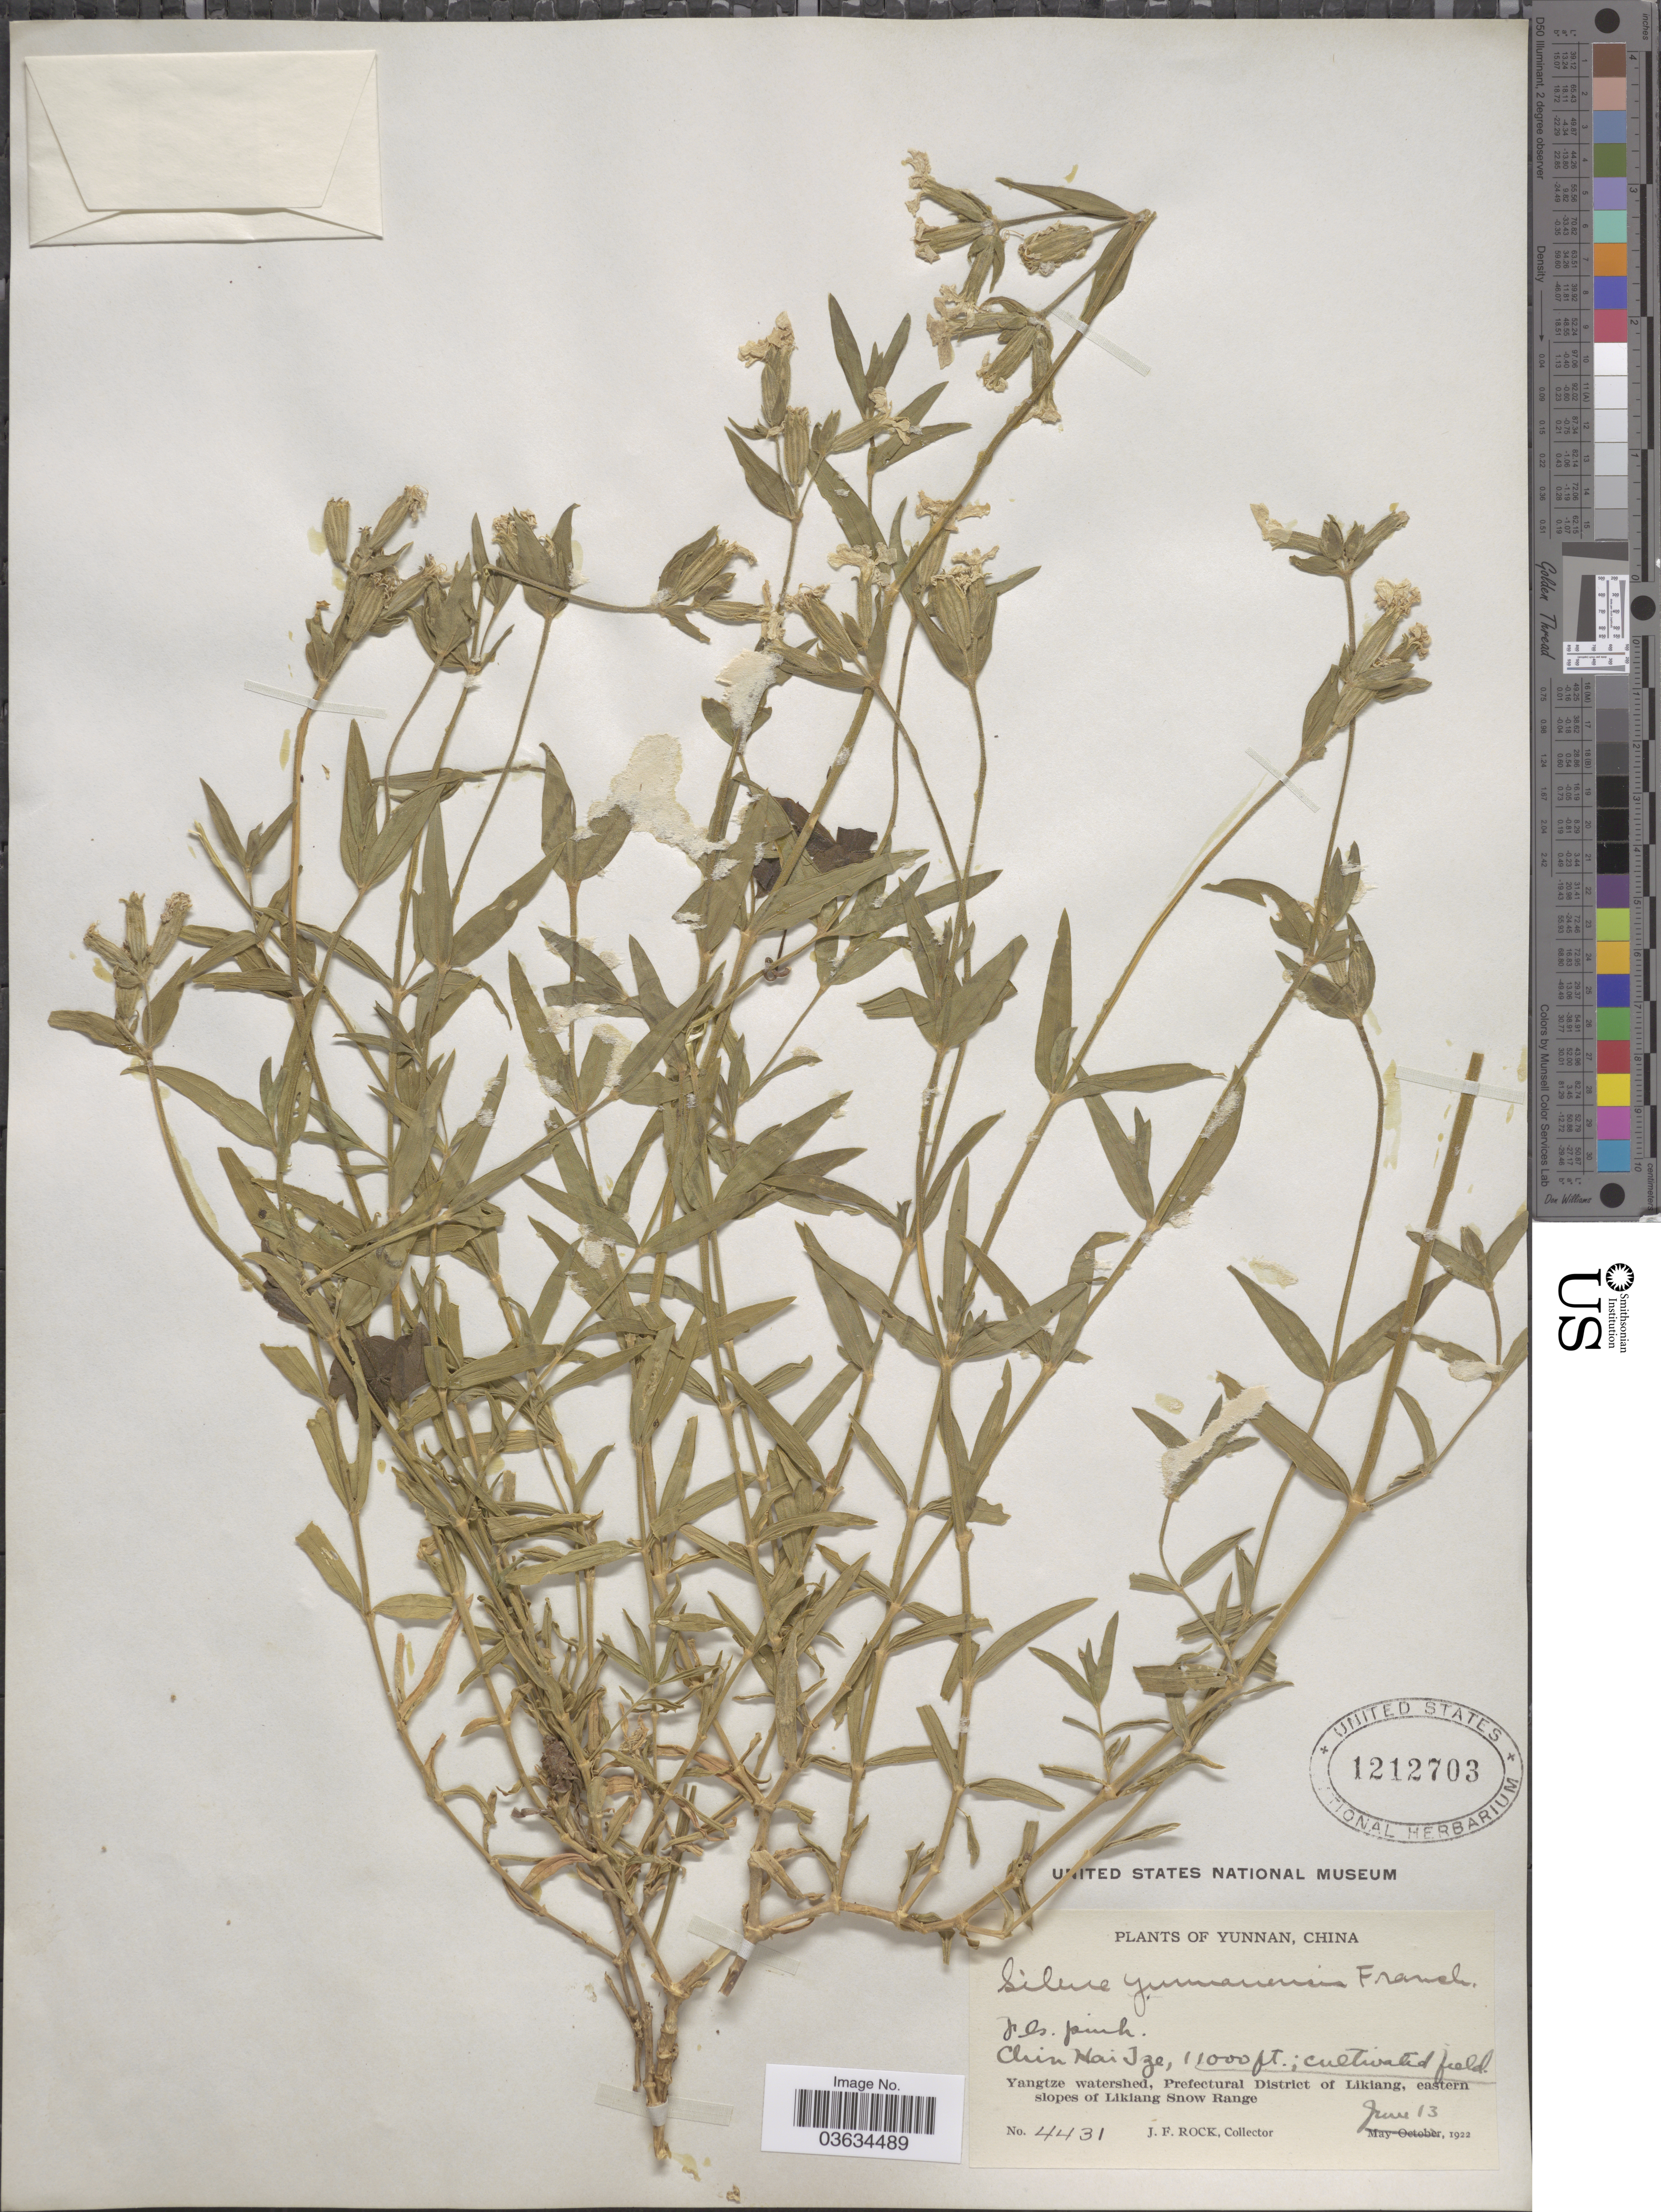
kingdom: Plantae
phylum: Tracheophyta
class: Magnoliopsida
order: Caryophyllales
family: Caryophyllaceae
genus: Silene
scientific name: Silene yunnanensis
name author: Franch.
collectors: J. Rock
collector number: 4431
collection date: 1922-06-13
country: China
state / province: Yunnan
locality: Chin Hai Tze. Yangtze watershed, Prefectural District of Likiang, eastern slopes of Likiang Snow Range.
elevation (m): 3353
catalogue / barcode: US 1212703